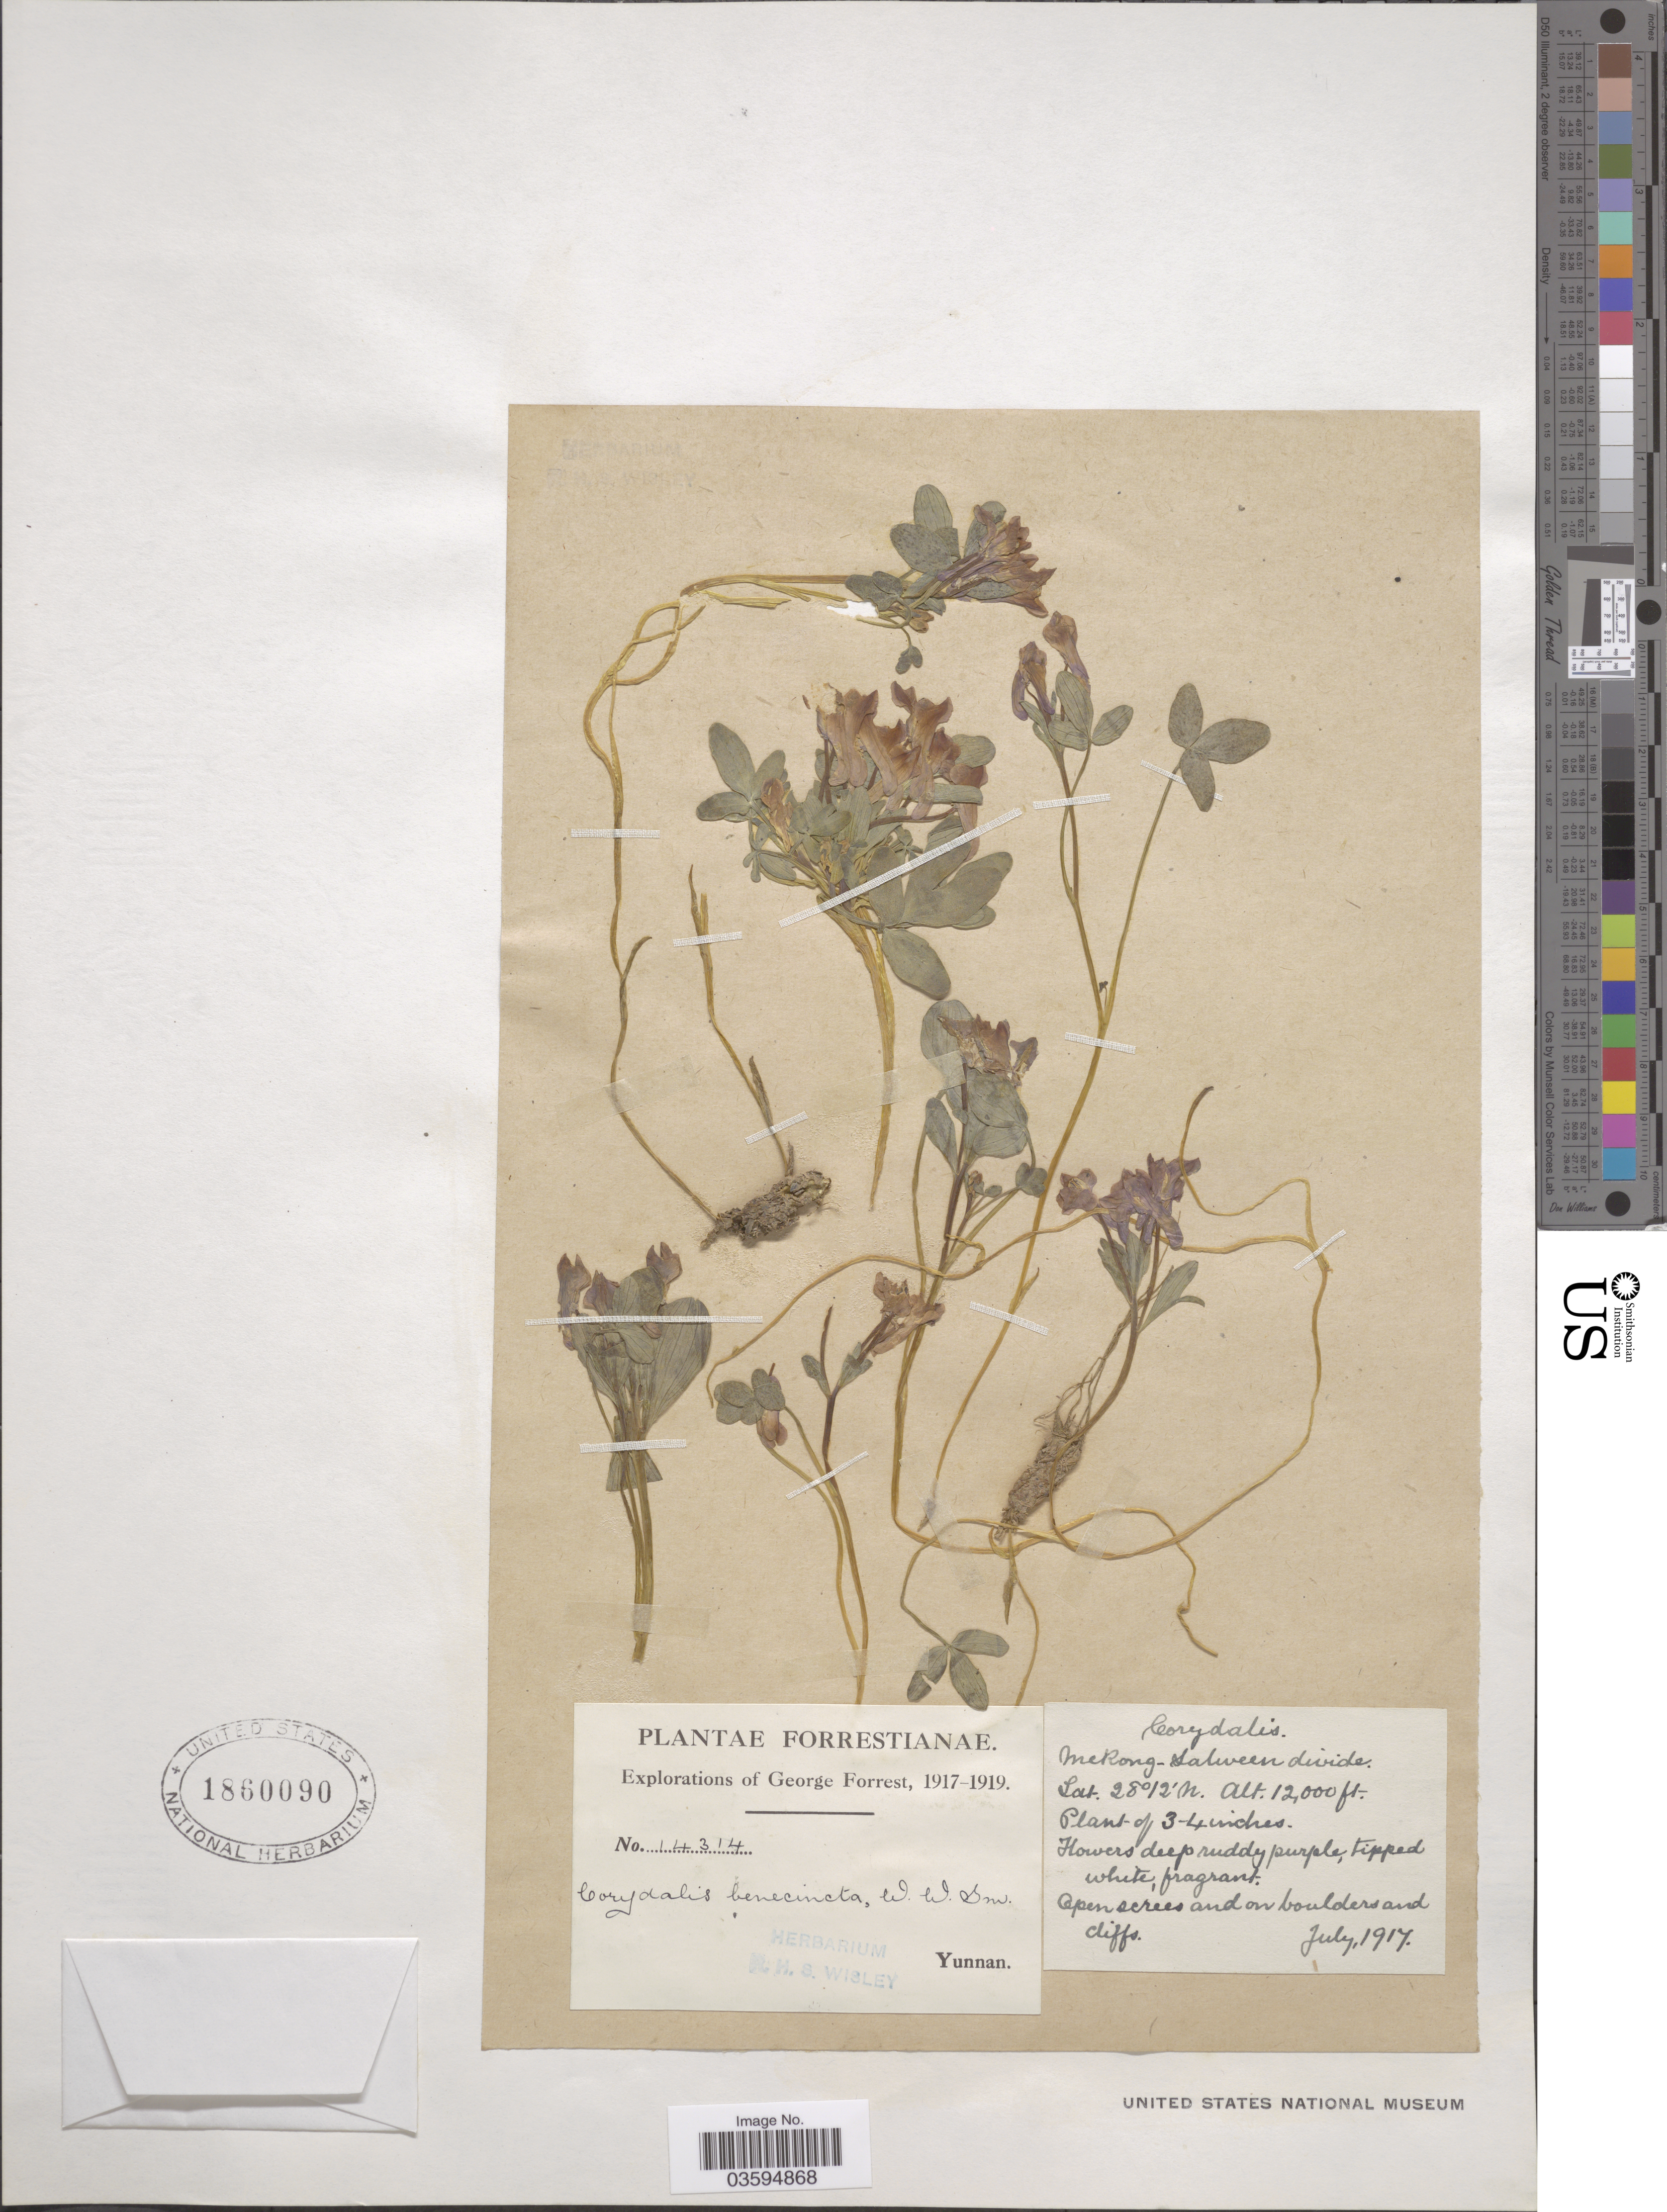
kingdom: Plantae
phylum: Tracheophyta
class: Magnoliopsida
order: Ranunculales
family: Papaveraceae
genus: Corydalis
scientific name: Corydalis benecincta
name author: W.W. Sm.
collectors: G. Forrest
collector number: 14314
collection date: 1917-07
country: China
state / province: Yunnan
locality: MeKong-Salween divide.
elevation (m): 3658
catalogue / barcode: US 1860090